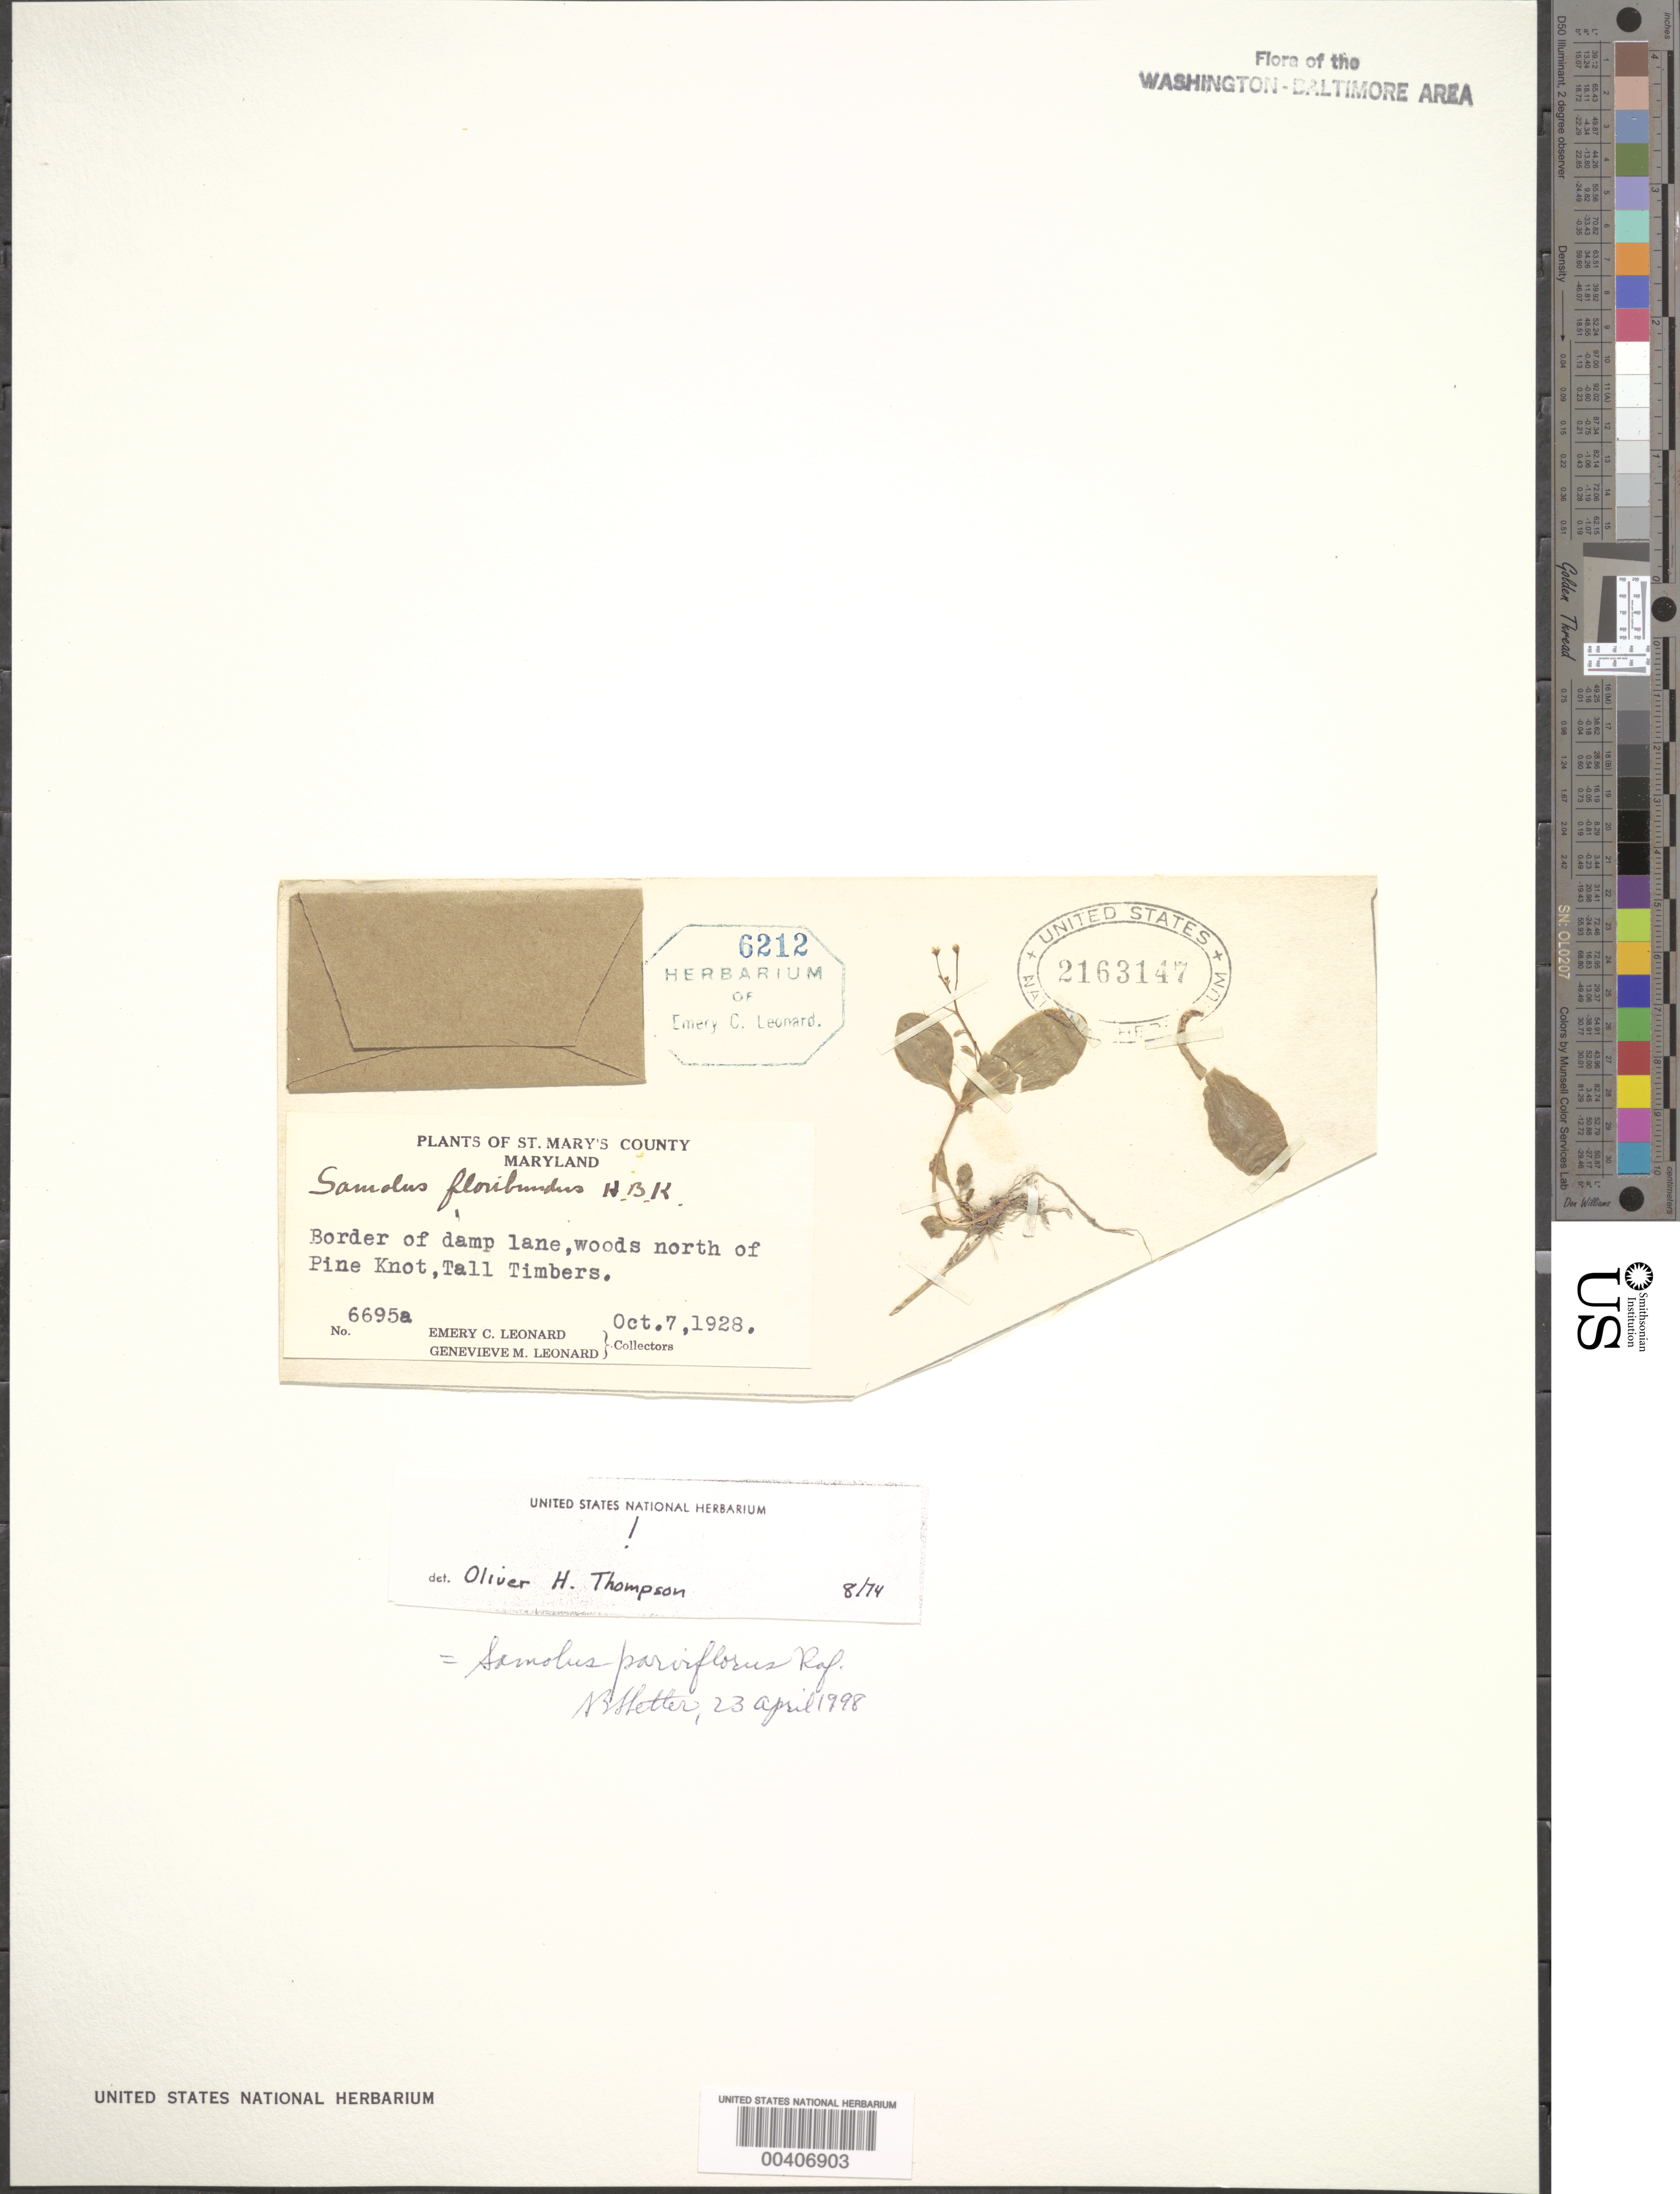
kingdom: Plantae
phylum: Tracheophyta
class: Magnoliopsida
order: Ericales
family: Primulaceae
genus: Samolus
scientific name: Samolus parviflorus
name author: Raf.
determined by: Thompson, O. H.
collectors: E. C. Leonard & G. M. Leonard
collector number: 6695A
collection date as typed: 07 Oct 1928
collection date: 1928-10-07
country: United States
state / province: Maryland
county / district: St. Mary's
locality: N of Pine Knot, Tall Timbers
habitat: Border of damp lane, woods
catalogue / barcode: US 2163147